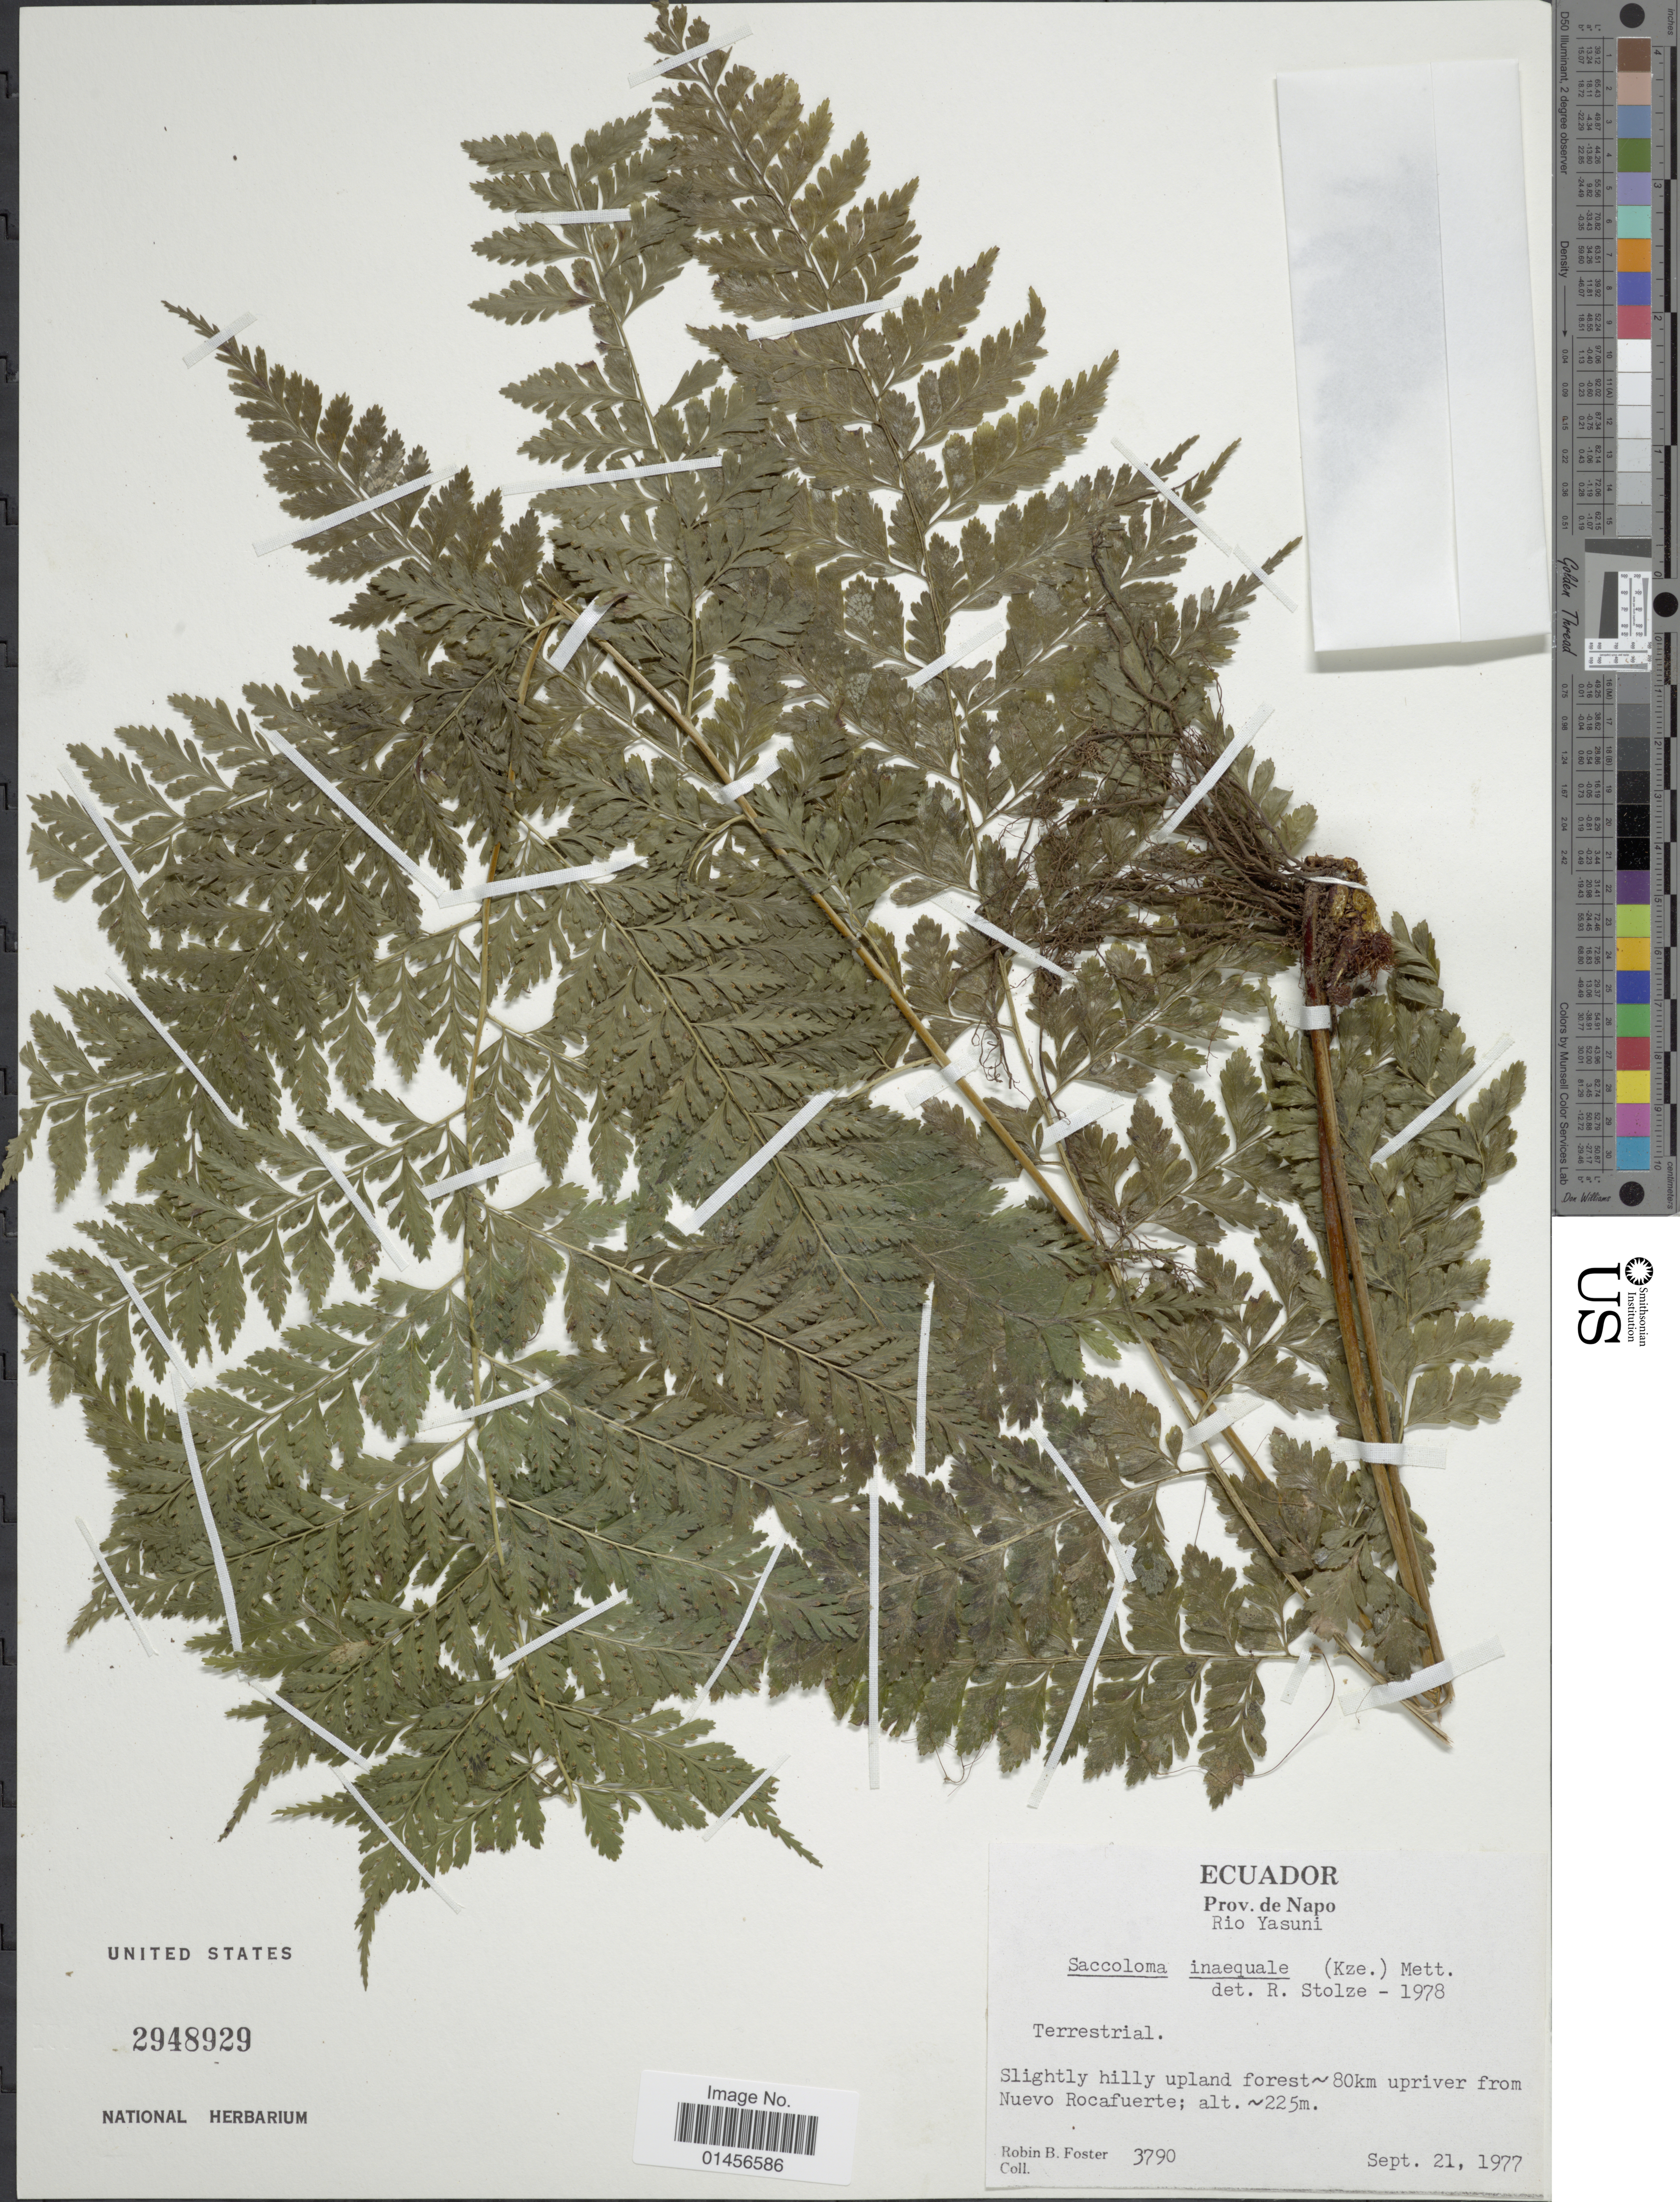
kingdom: Plantae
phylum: Tracheophyta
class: Polypodiopsida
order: Polypodiales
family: Saccolomataceae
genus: Saccoloma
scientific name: Saccoloma inaequale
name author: (Kunze) Mett.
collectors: R. B. Foster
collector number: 3790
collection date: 1977-09-21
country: Ecuador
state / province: Napo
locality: Rio Yasuni, Slightly hill upland forest, 80 km upriver from Nuevo Rocafuerte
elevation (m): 225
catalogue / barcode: US 2948929